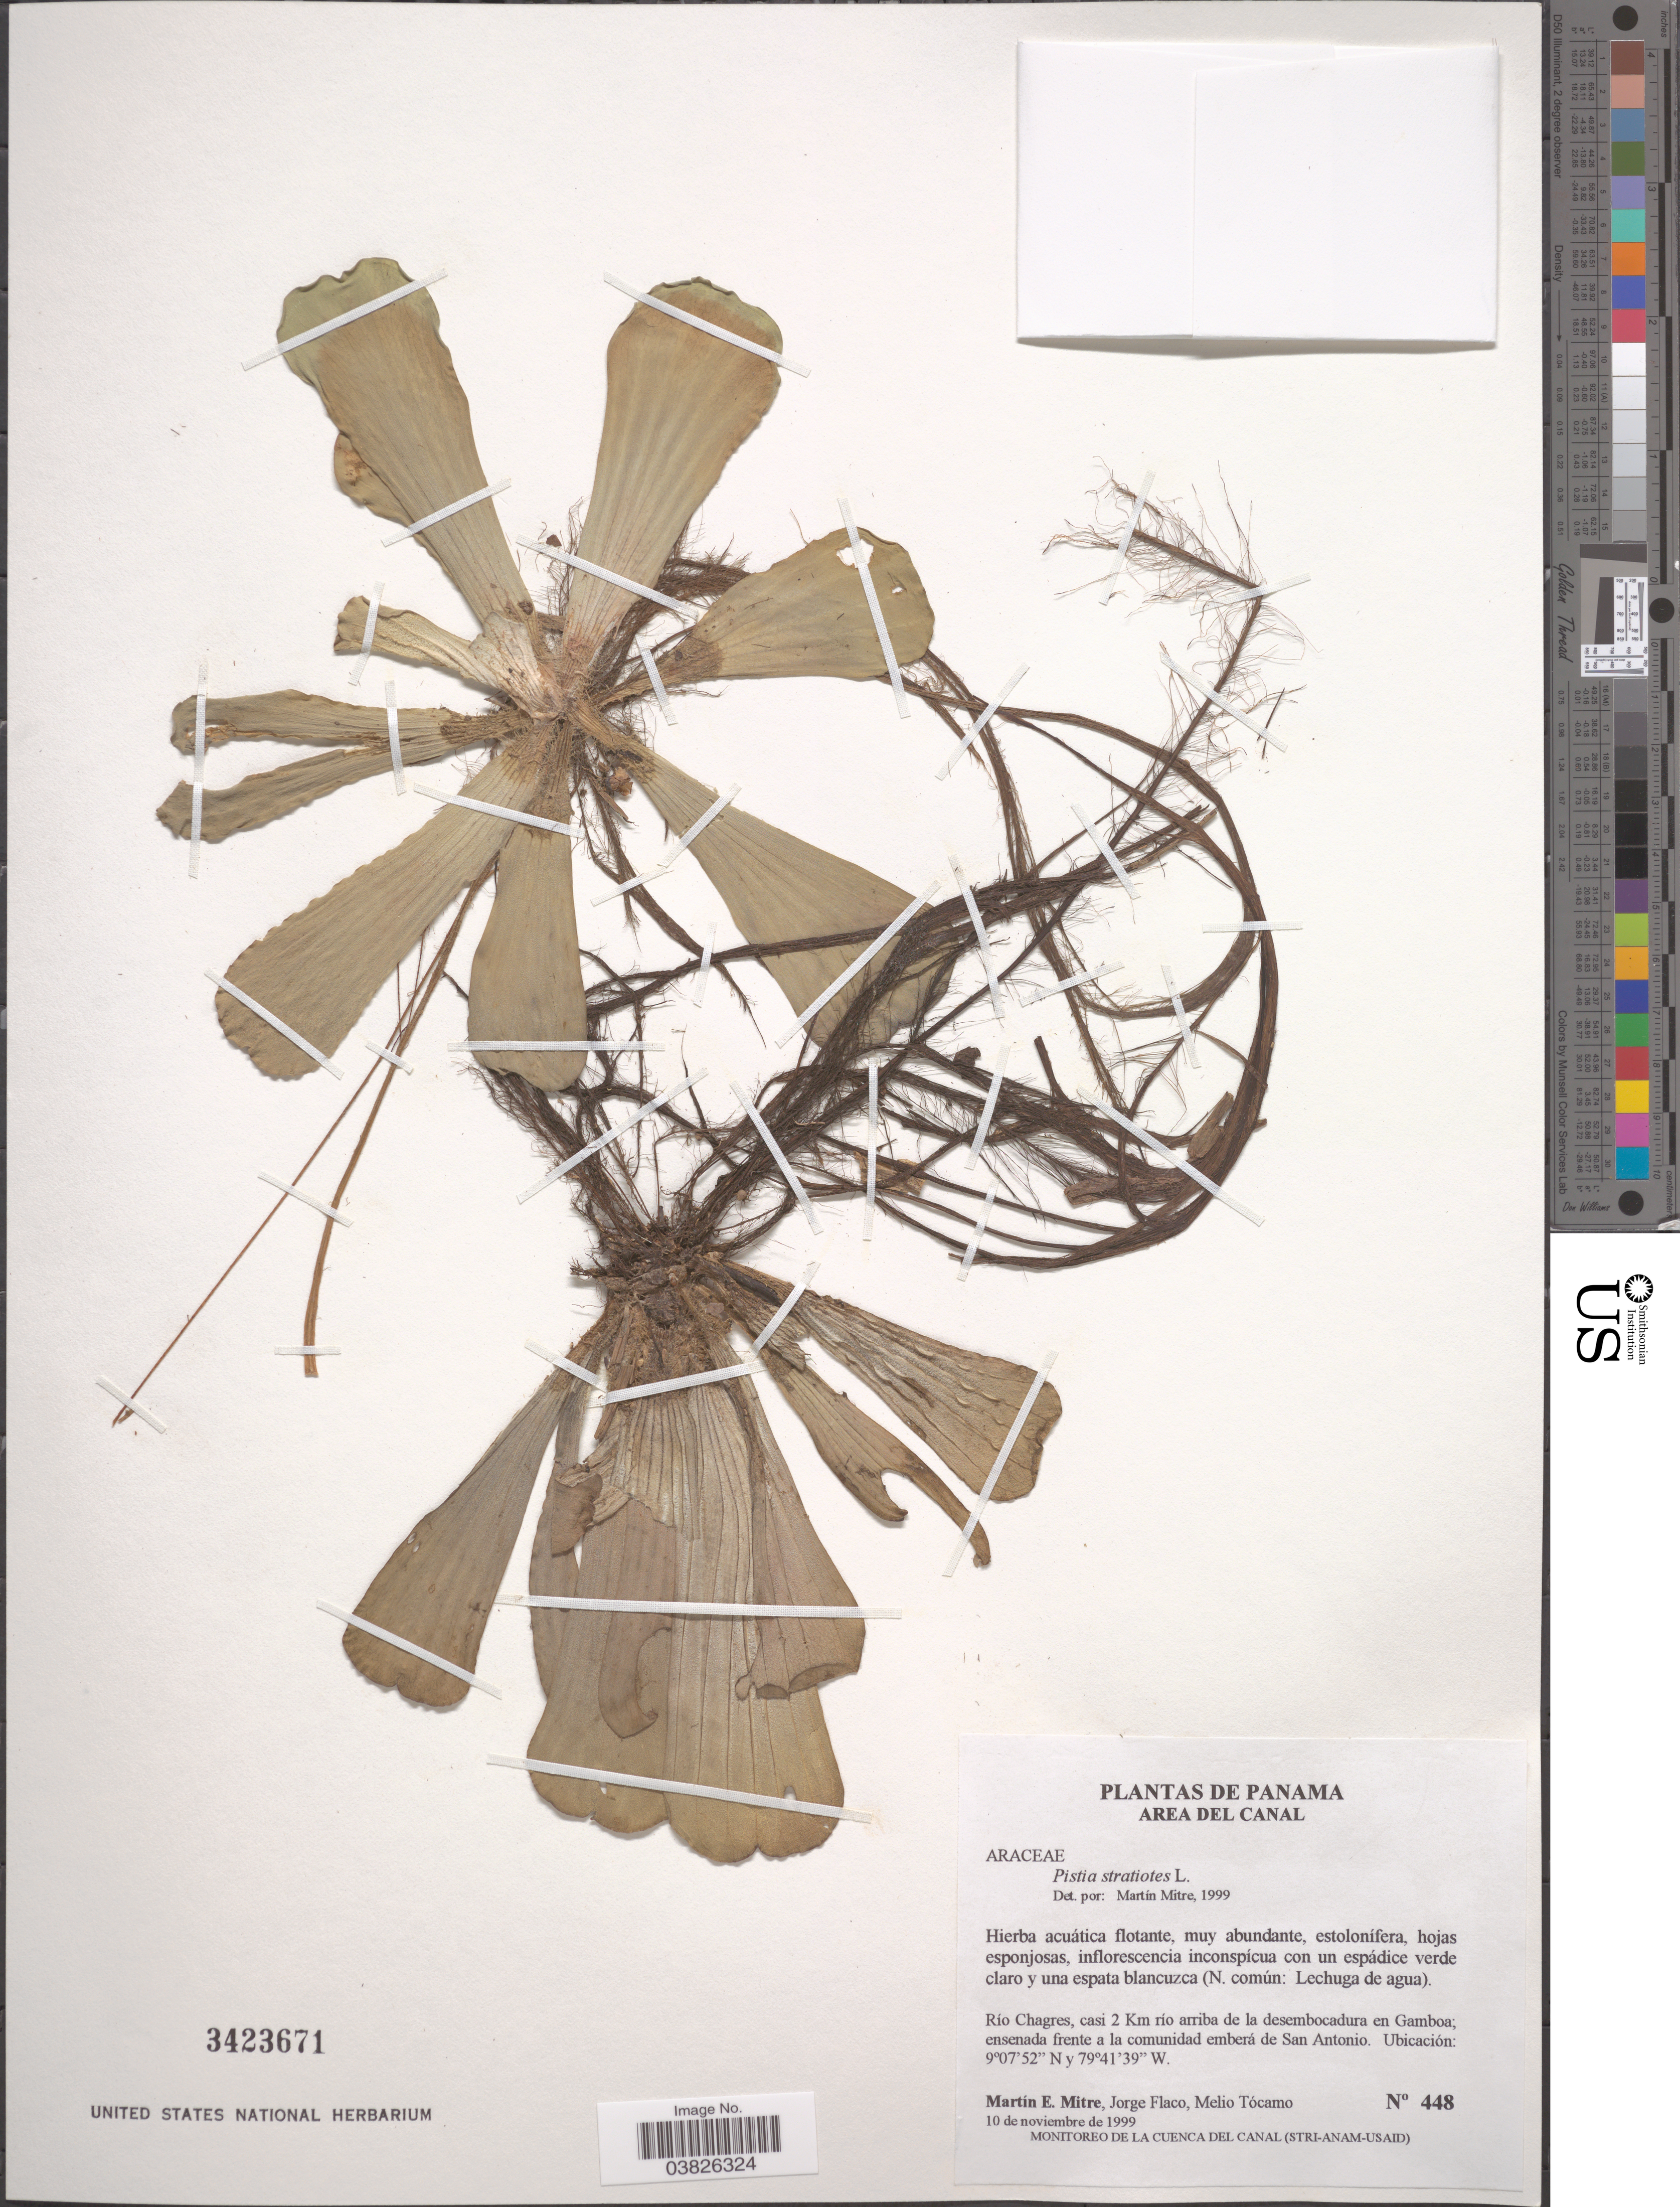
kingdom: Plantae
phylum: Tracheophyta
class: Liliopsida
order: Alismatales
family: Araceae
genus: Pistia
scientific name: Pistia stratiotes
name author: L.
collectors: M. Mitre, J. Flaco & M. Tócamo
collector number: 448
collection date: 1999-11-10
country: Panama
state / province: Colón / Panamá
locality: Area del Canal. Río Chagres, casi 2 Km río arriba de la desembocadura en Gamboa; ensenada frente a la comunidad embería de San Antonio.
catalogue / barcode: US 3423671